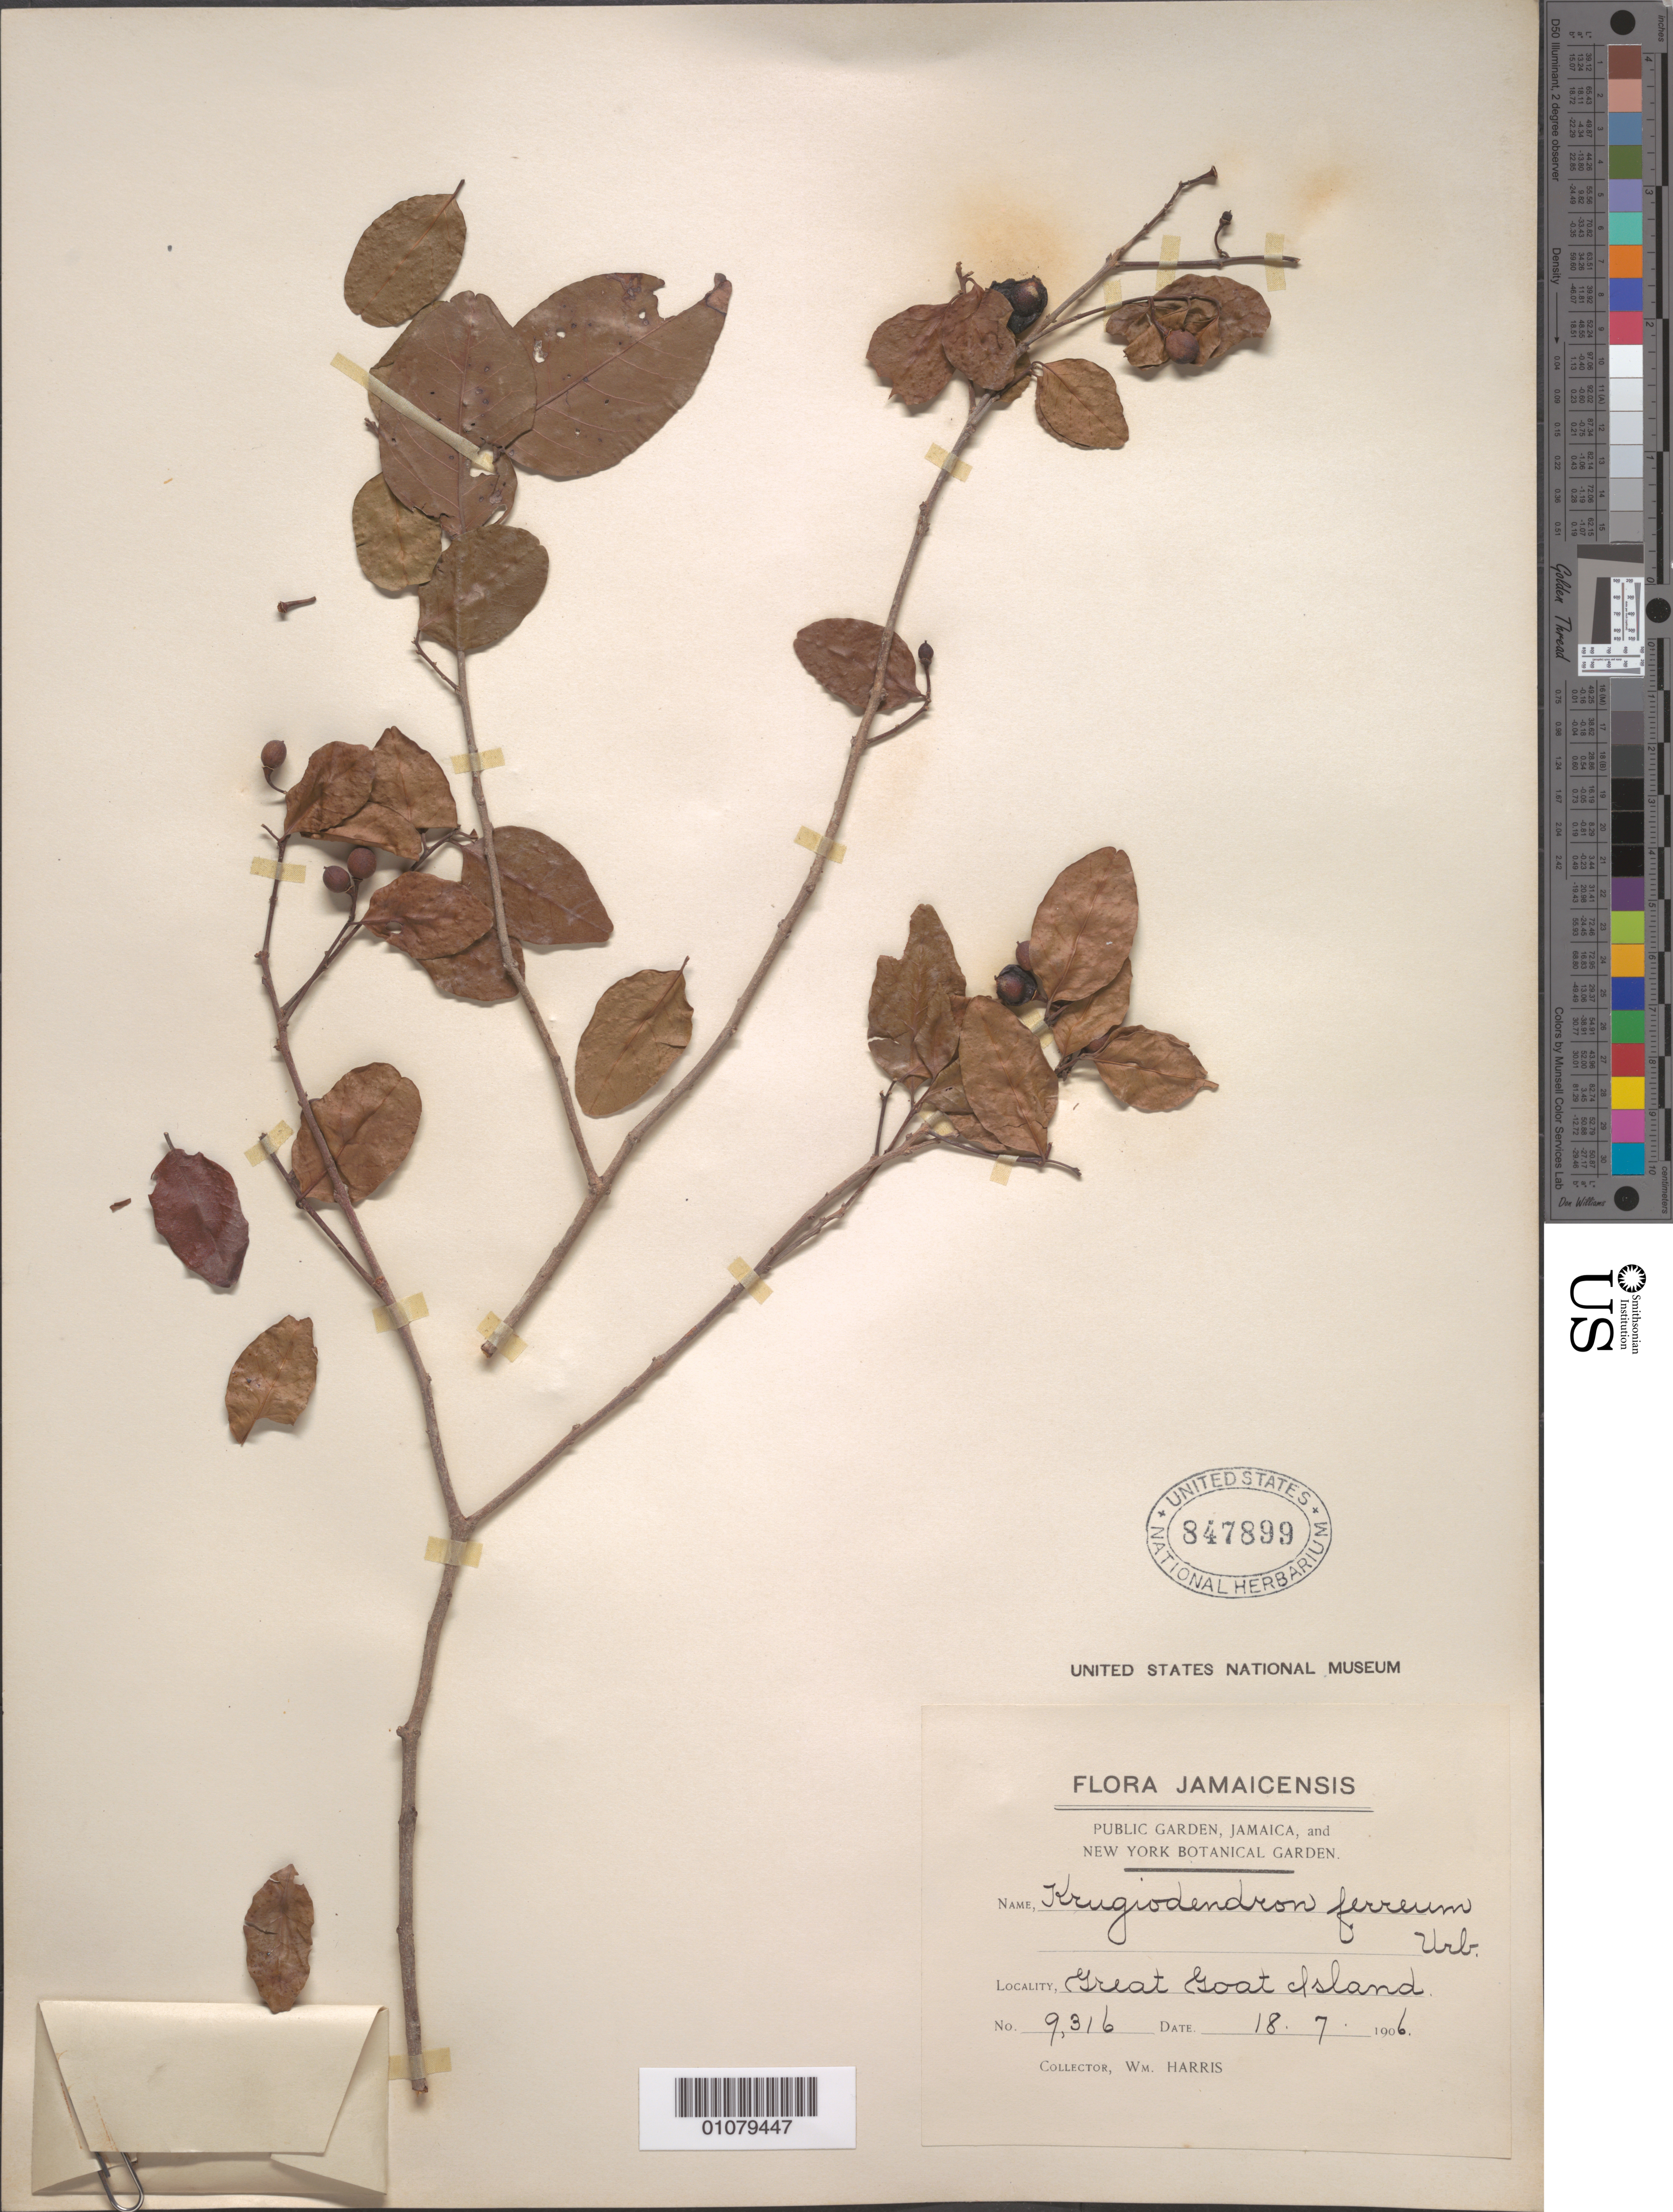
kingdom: Plantae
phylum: Tracheophyta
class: Magnoliopsida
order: Rosales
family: Rhamnaceae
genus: Krugiodendron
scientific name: Krugiodendron ferreum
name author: (Vahl) Urb.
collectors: W. H. Harris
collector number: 9316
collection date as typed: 18 Jul 1906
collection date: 1906-07-18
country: Jamaica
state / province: Saint Catherine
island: Great Goat Island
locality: Great Goat Island.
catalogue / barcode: US 847899